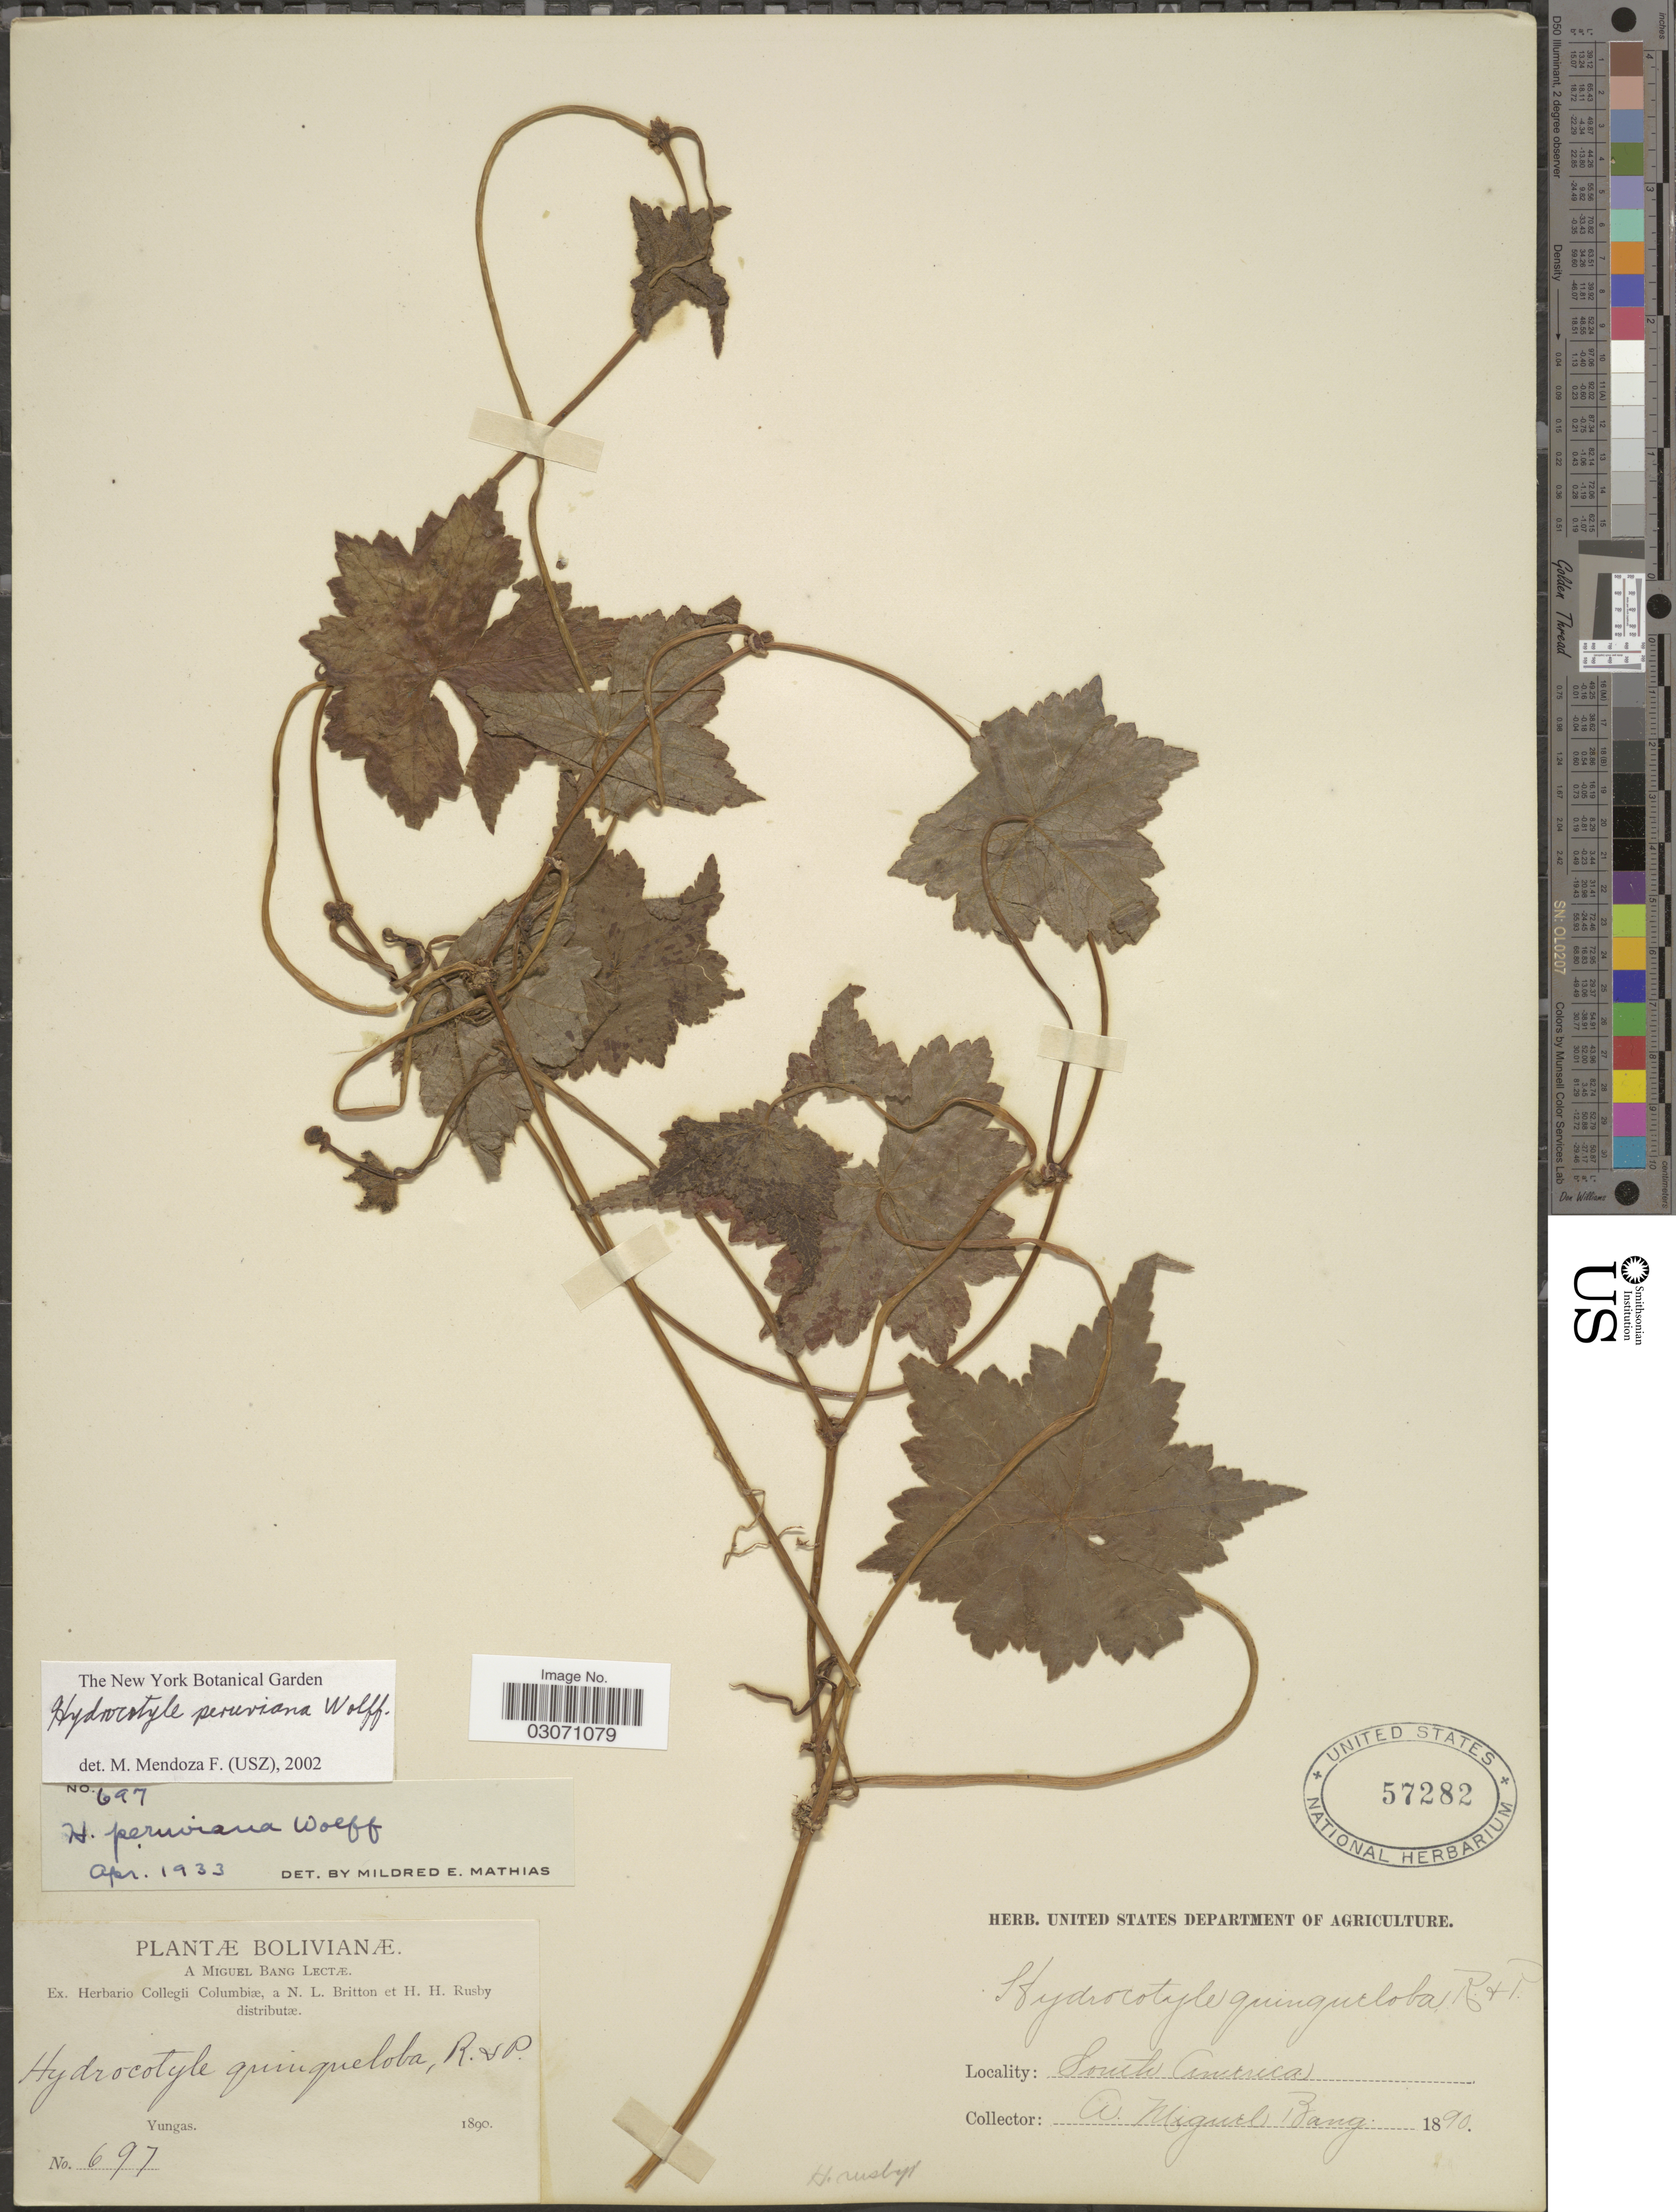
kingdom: Plantae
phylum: Tracheophyta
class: Magnoliopsida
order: Apiales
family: Araliaceae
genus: Hydrocotyle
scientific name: Hydrocotyle peruviana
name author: H. Wolff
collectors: M. Bang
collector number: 697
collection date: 1890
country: Bolivia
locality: South America, Yungas.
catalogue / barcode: US 57282